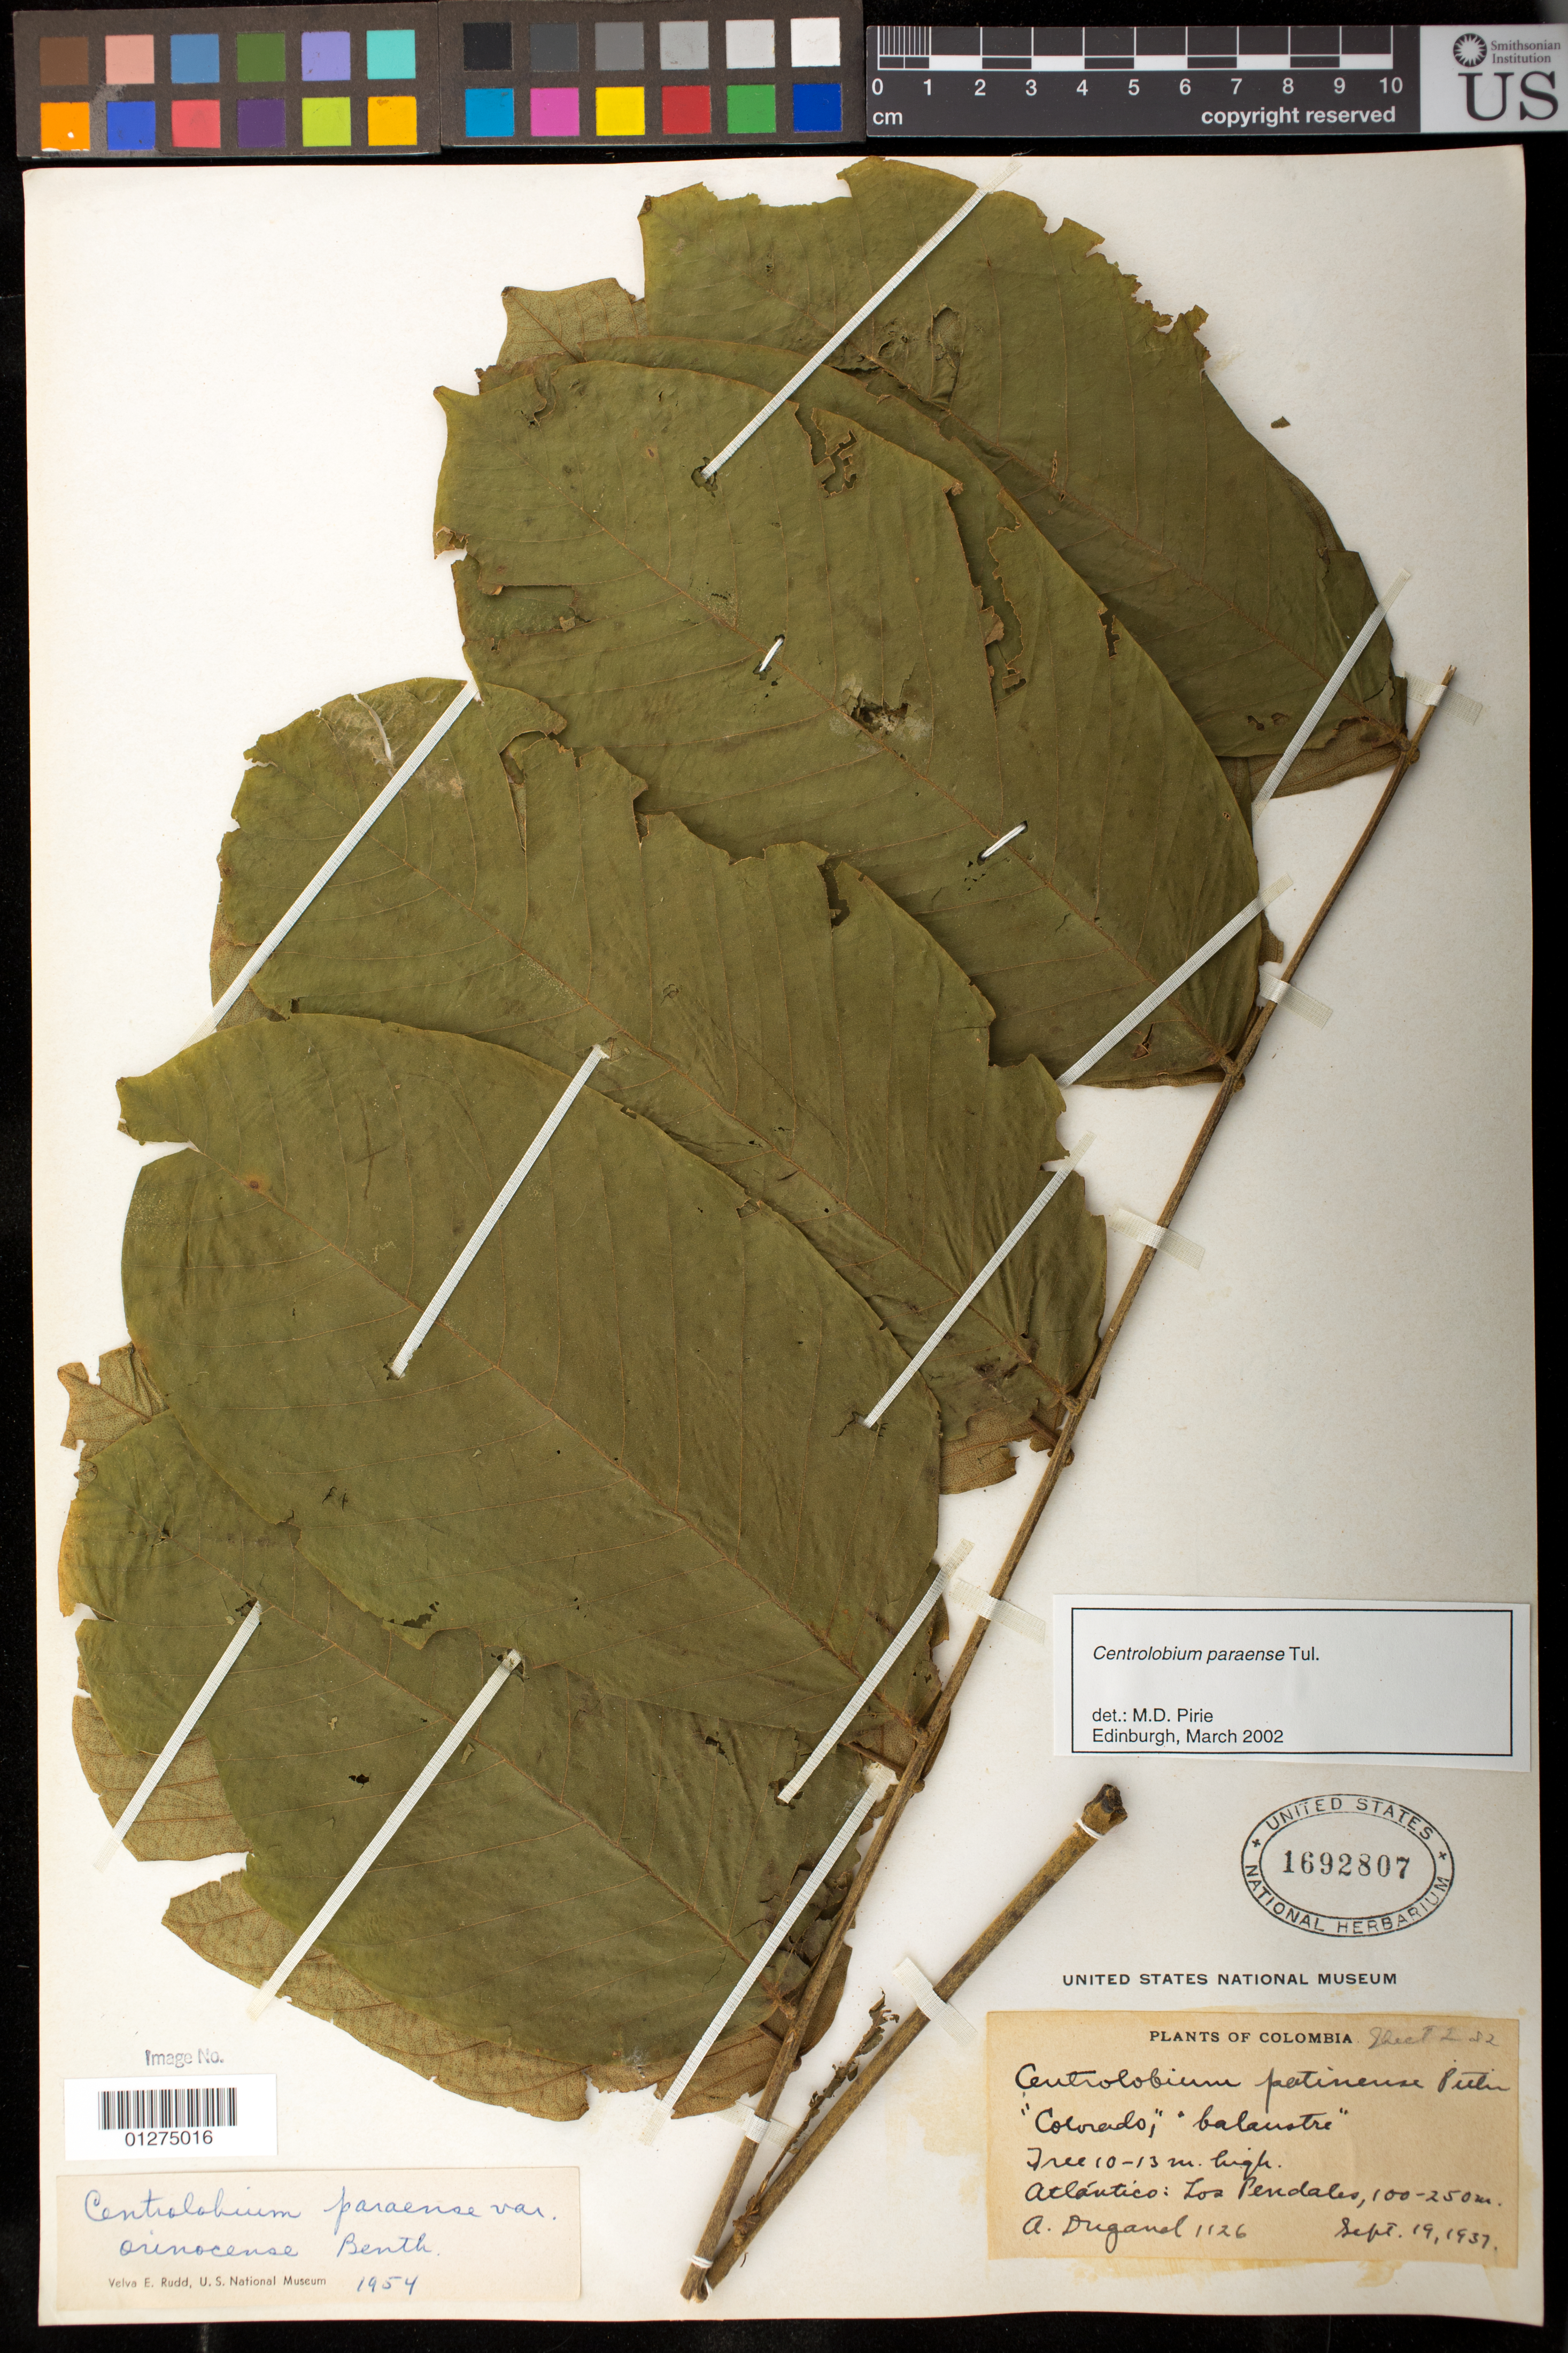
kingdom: Plantae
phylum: Tracheophyta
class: Magnoliopsida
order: Fabales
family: Fabaceae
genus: Centrolobium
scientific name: Centrolobium paraense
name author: Tul.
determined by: Pirie, M. D., (U)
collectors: A. Dugand G.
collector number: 1126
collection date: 1937-09-19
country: Colombia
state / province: Atlántico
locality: Los Pendales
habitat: selvas, suelo fertil arenoso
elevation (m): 100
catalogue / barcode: US 1692807